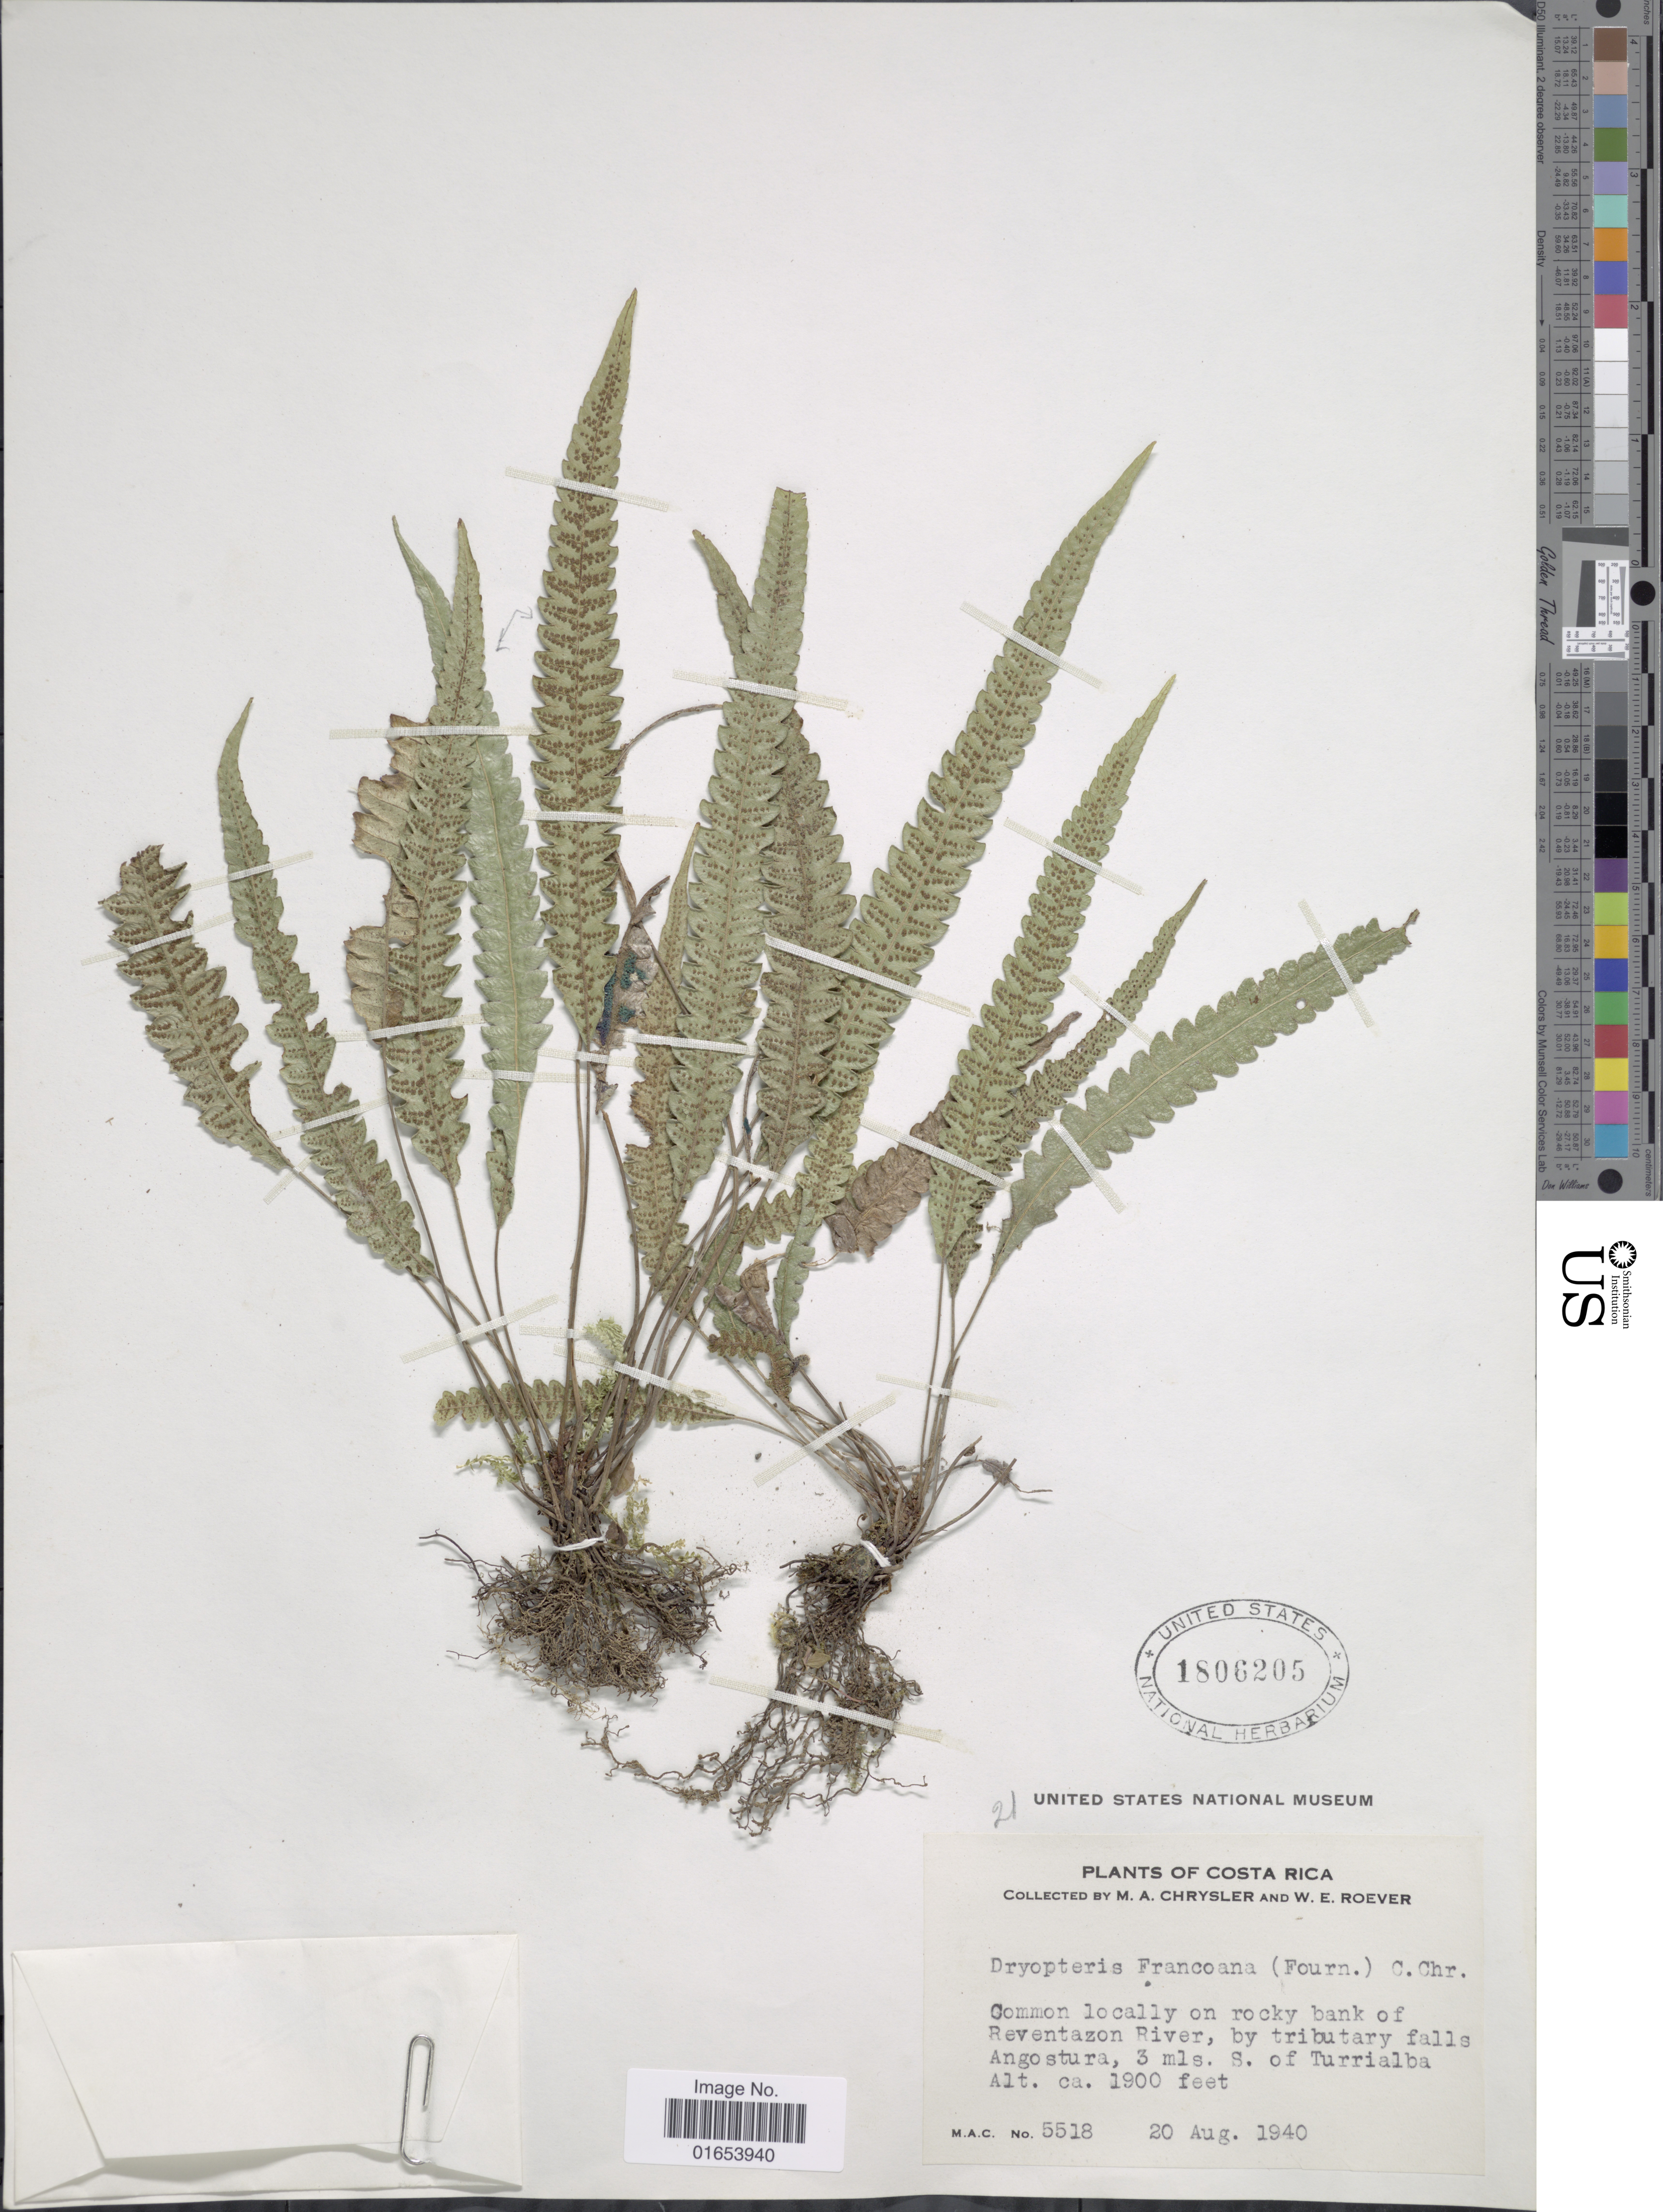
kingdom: Plantae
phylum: Tracheophyta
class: Polypodiopsida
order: Polypodiales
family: Thelypteridaceae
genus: Goniopteris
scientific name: Goniopteris francoana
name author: (E. Fourn.) Á. Löve & D. Löve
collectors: M. A. Chrysler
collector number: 5518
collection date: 1940-08-20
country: Costa Rica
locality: On rocky bank of Reventazon River, by tributary falls Angostura, 3 mls. S. of Turrialba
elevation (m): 579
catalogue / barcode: US 1806205